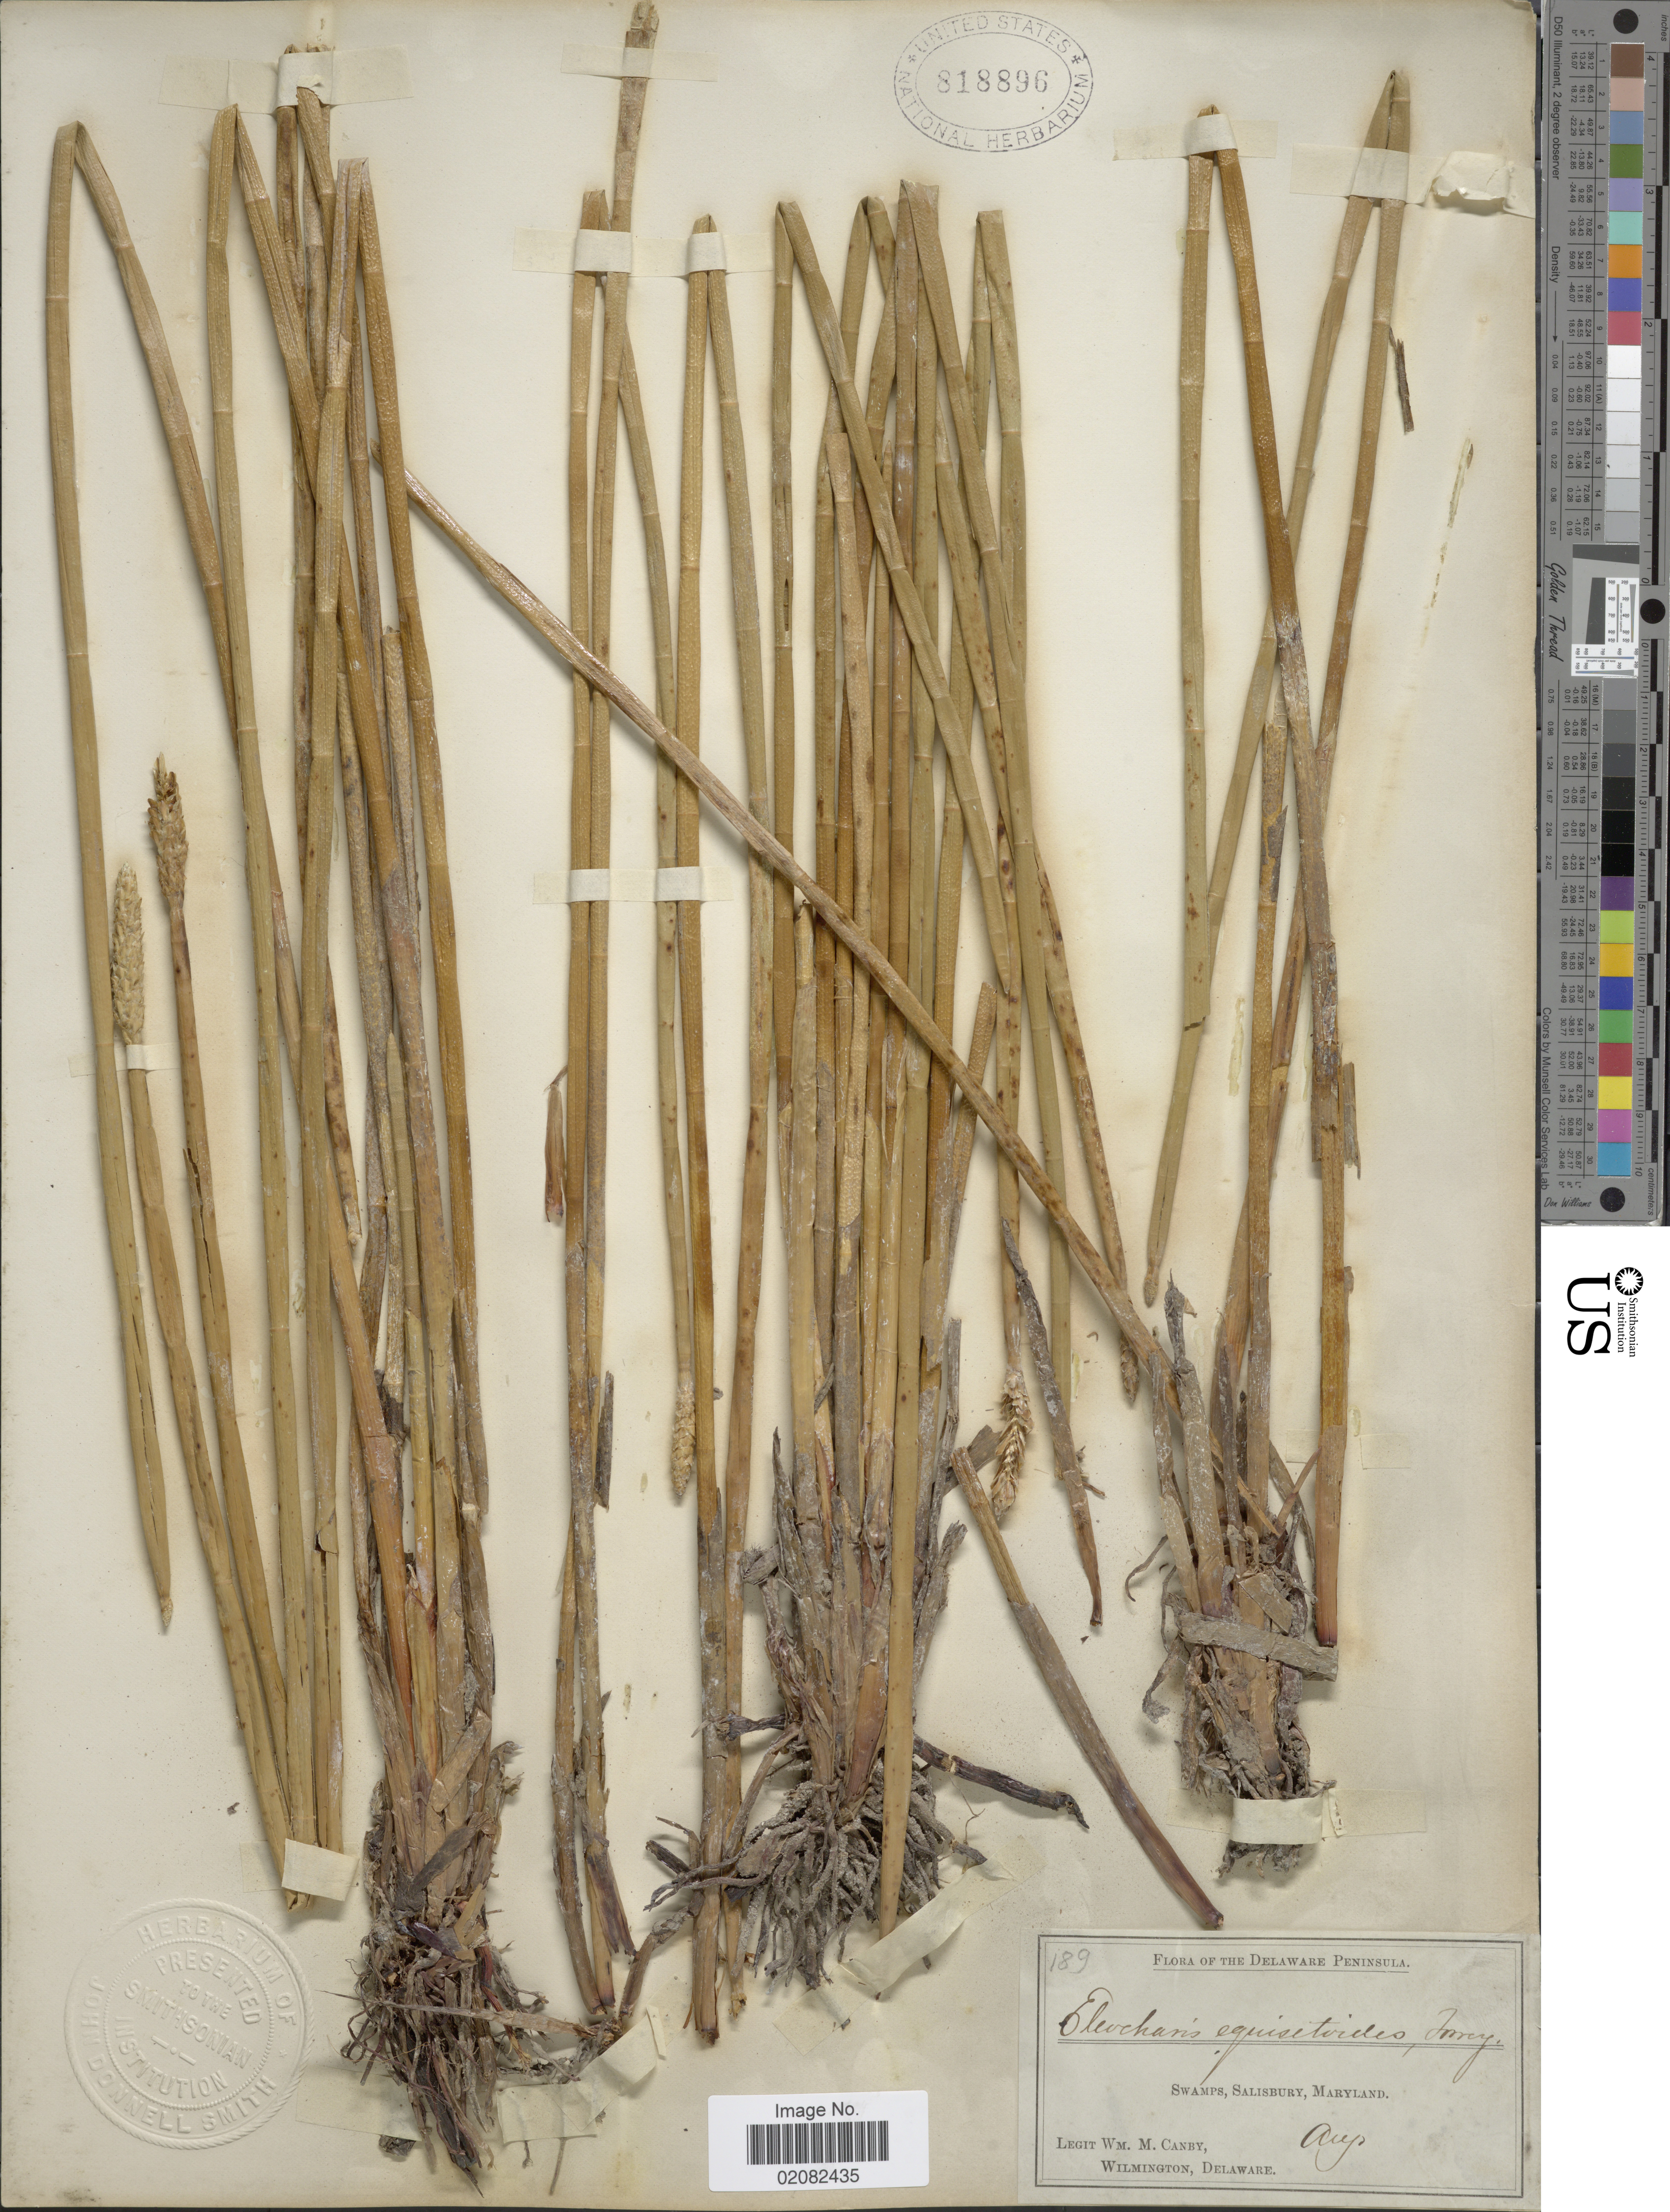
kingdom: Plantae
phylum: Tracheophyta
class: Liliopsida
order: Poales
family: Cyperaceae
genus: Eleocharis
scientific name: Eleocharis equisetoides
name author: (Elliott) Torr.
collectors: W. M. Canby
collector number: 189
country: United States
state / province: Maryland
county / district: Wicomico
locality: Delaware Peninsula, Salisbury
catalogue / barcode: US 818896